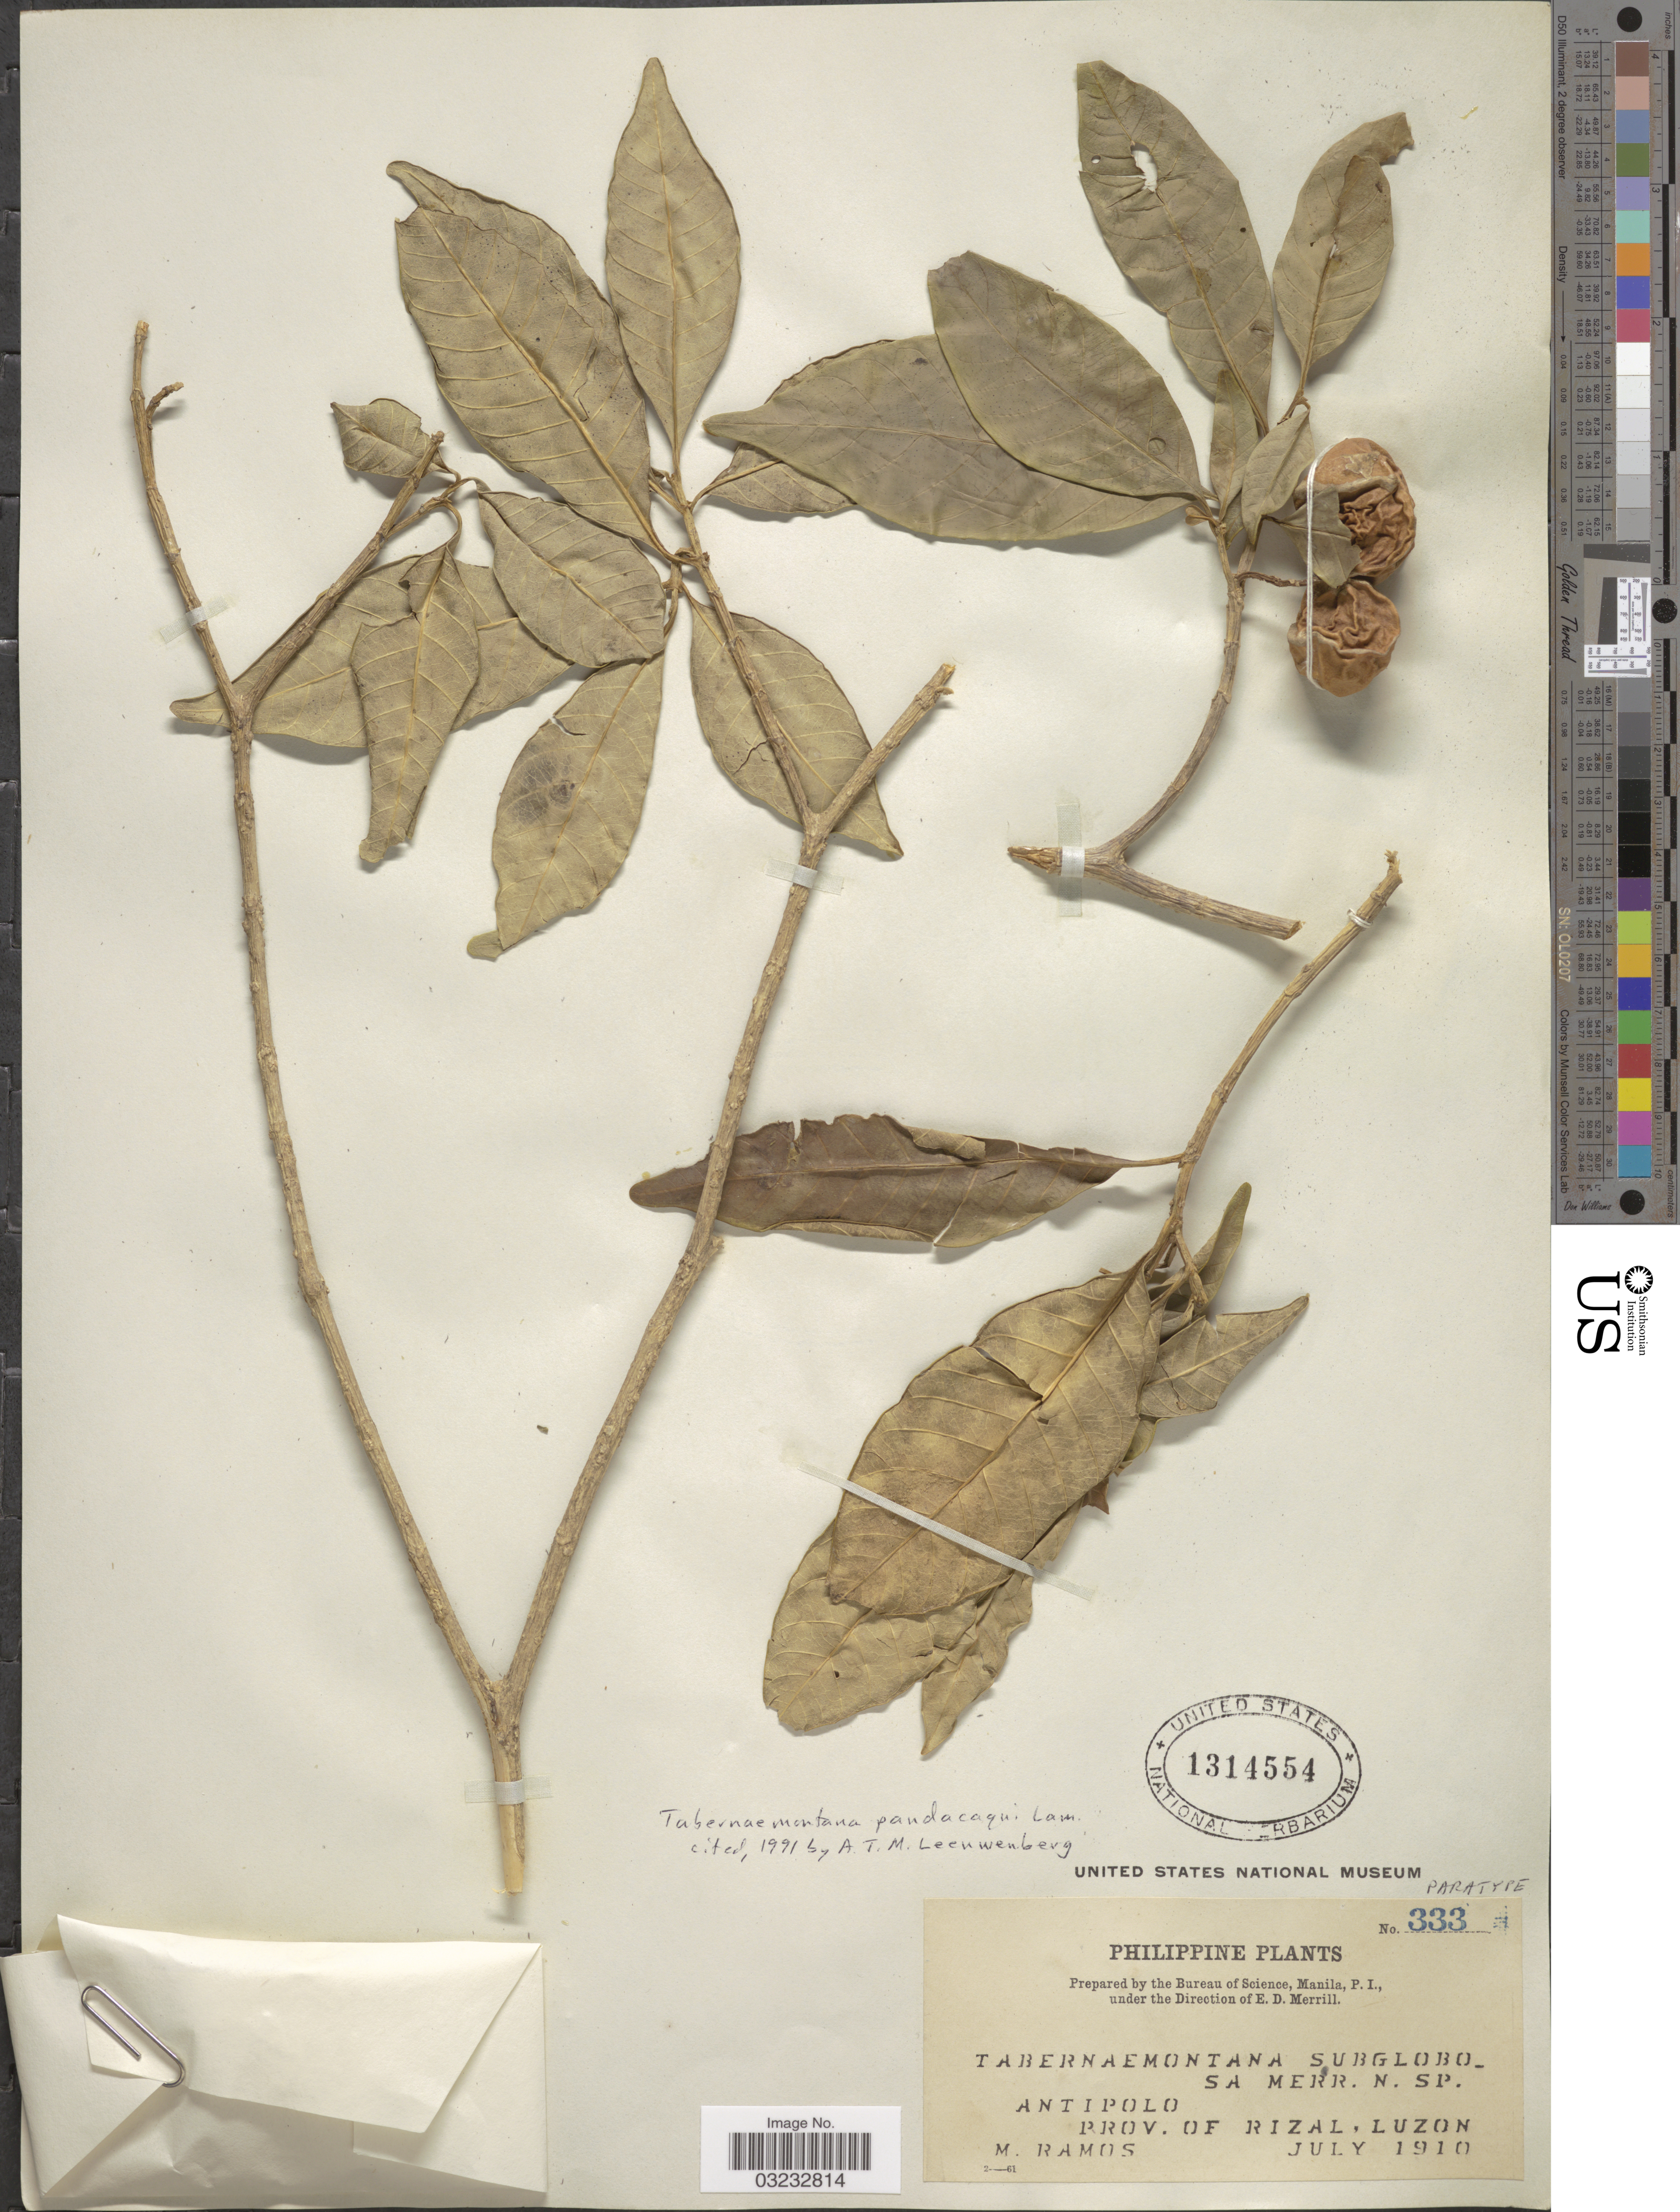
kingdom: Plantae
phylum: Tracheophyta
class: Magnoliopsida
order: Gentianales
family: Apocynaceae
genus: Tabernaemontana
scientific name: Tabernaemontana pandacaqui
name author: Poir.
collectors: M. Ramos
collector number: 333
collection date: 1910-07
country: Philippines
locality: Antipolo. Prov. of Rizal, Luzon.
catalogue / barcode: US 1314554